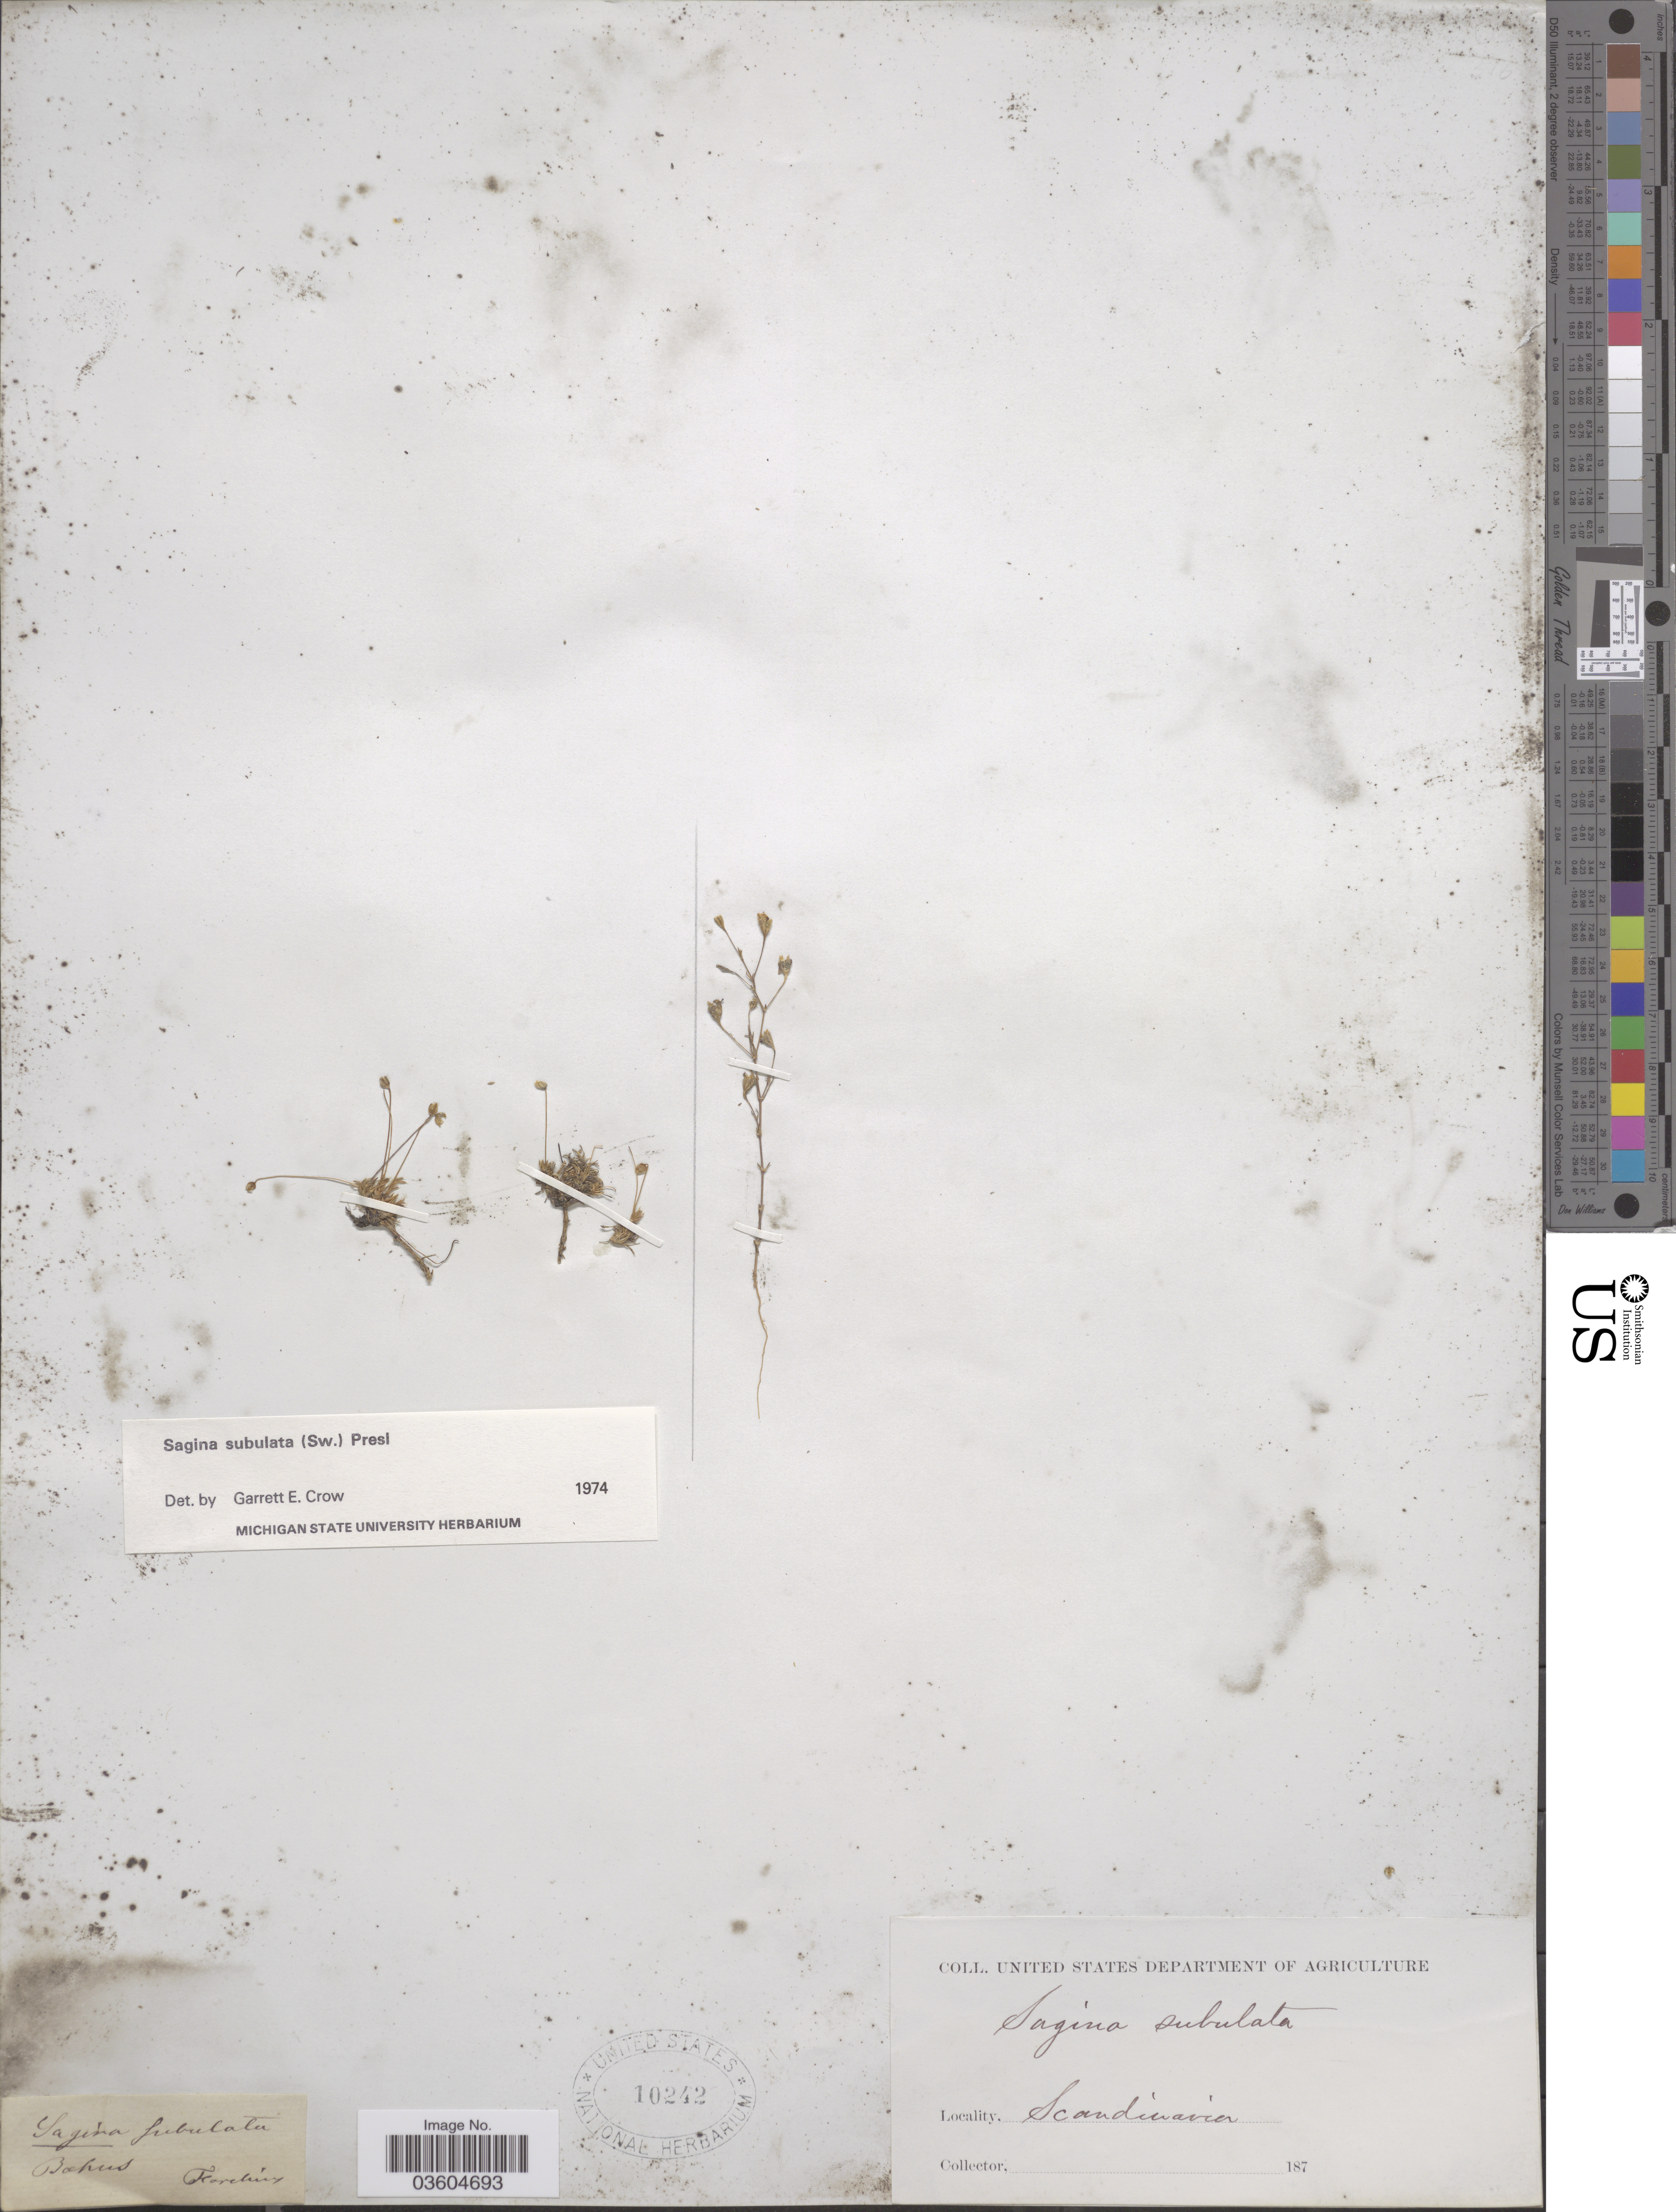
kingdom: Plantae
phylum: Tracheophyta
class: Magnoliopsida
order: Caryophyllales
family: Caryophyllaceae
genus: Sagina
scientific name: Sagina subulata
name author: (Sw.) C. Presl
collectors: L. Forelius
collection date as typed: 187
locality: Scandinavia.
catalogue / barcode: US 10242